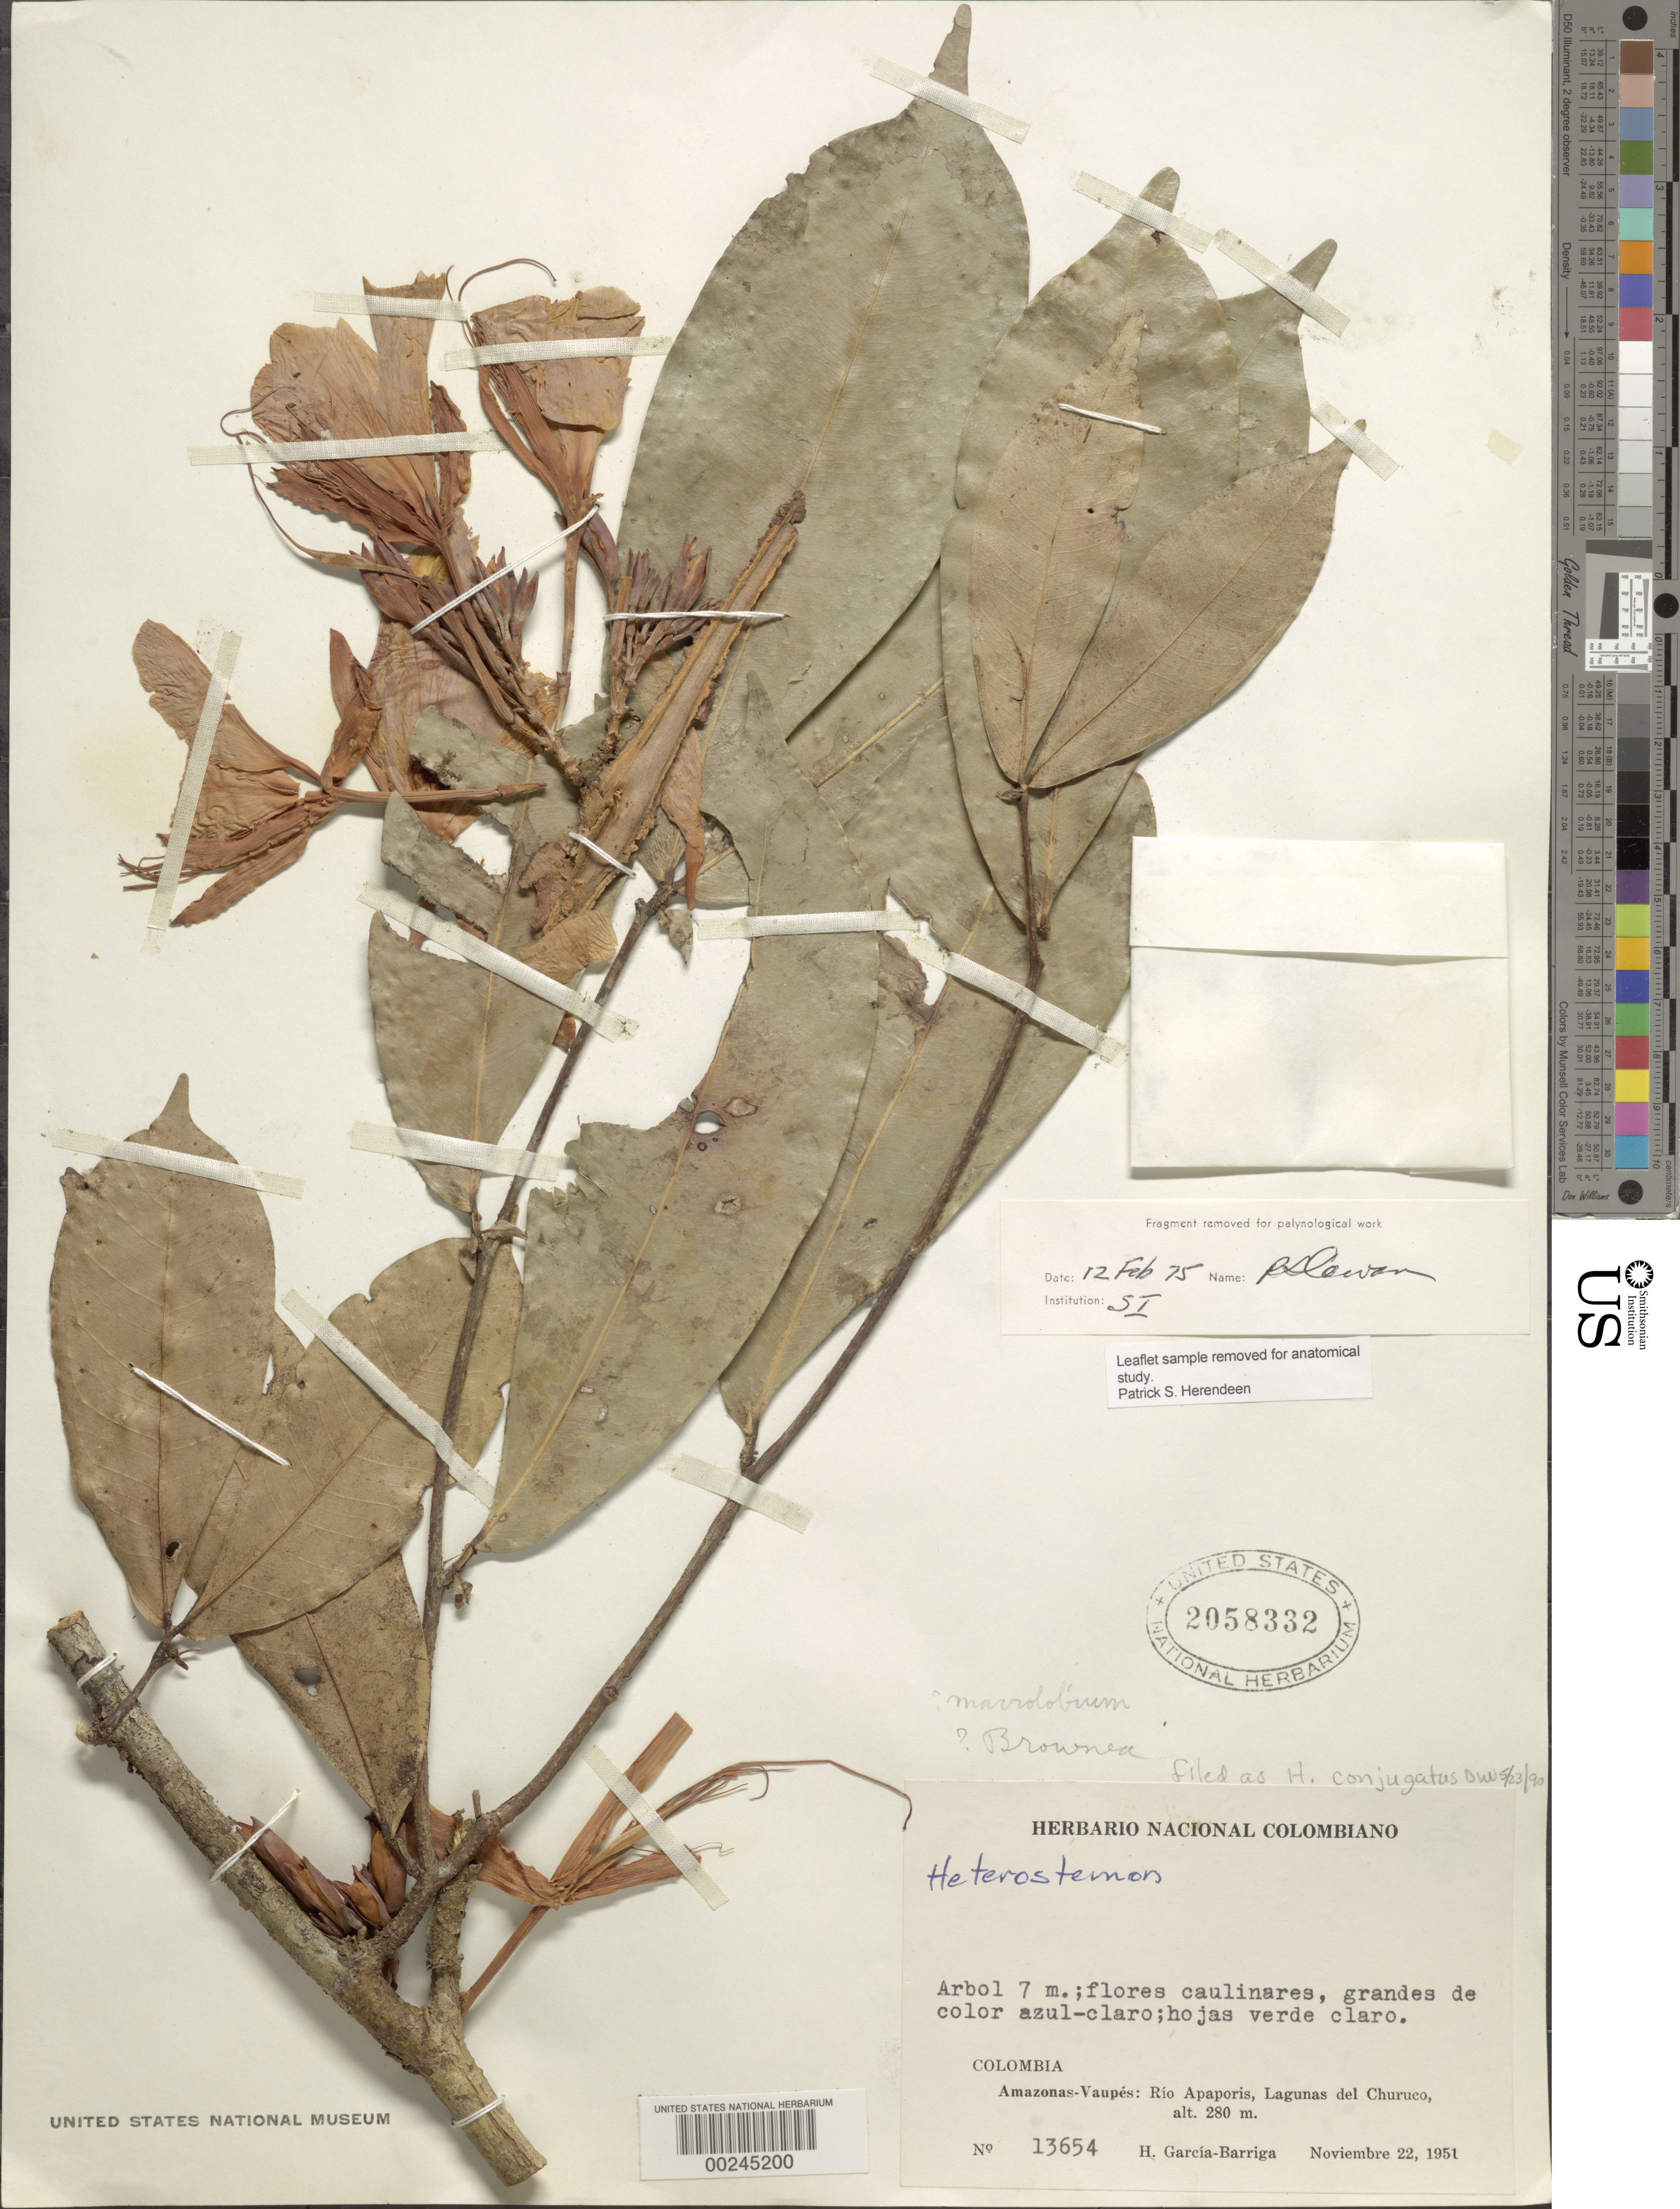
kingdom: Plantae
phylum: Tracheophyta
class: Magnoliopsida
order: Fabales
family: Fabaceae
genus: Heterostemon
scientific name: Heterostemon conjugatus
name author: Spruce ex Benth.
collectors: H. García Barriga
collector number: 13654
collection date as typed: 22 Nov 1951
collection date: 1951-11-22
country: Colombia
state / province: Amazônas / Vaupés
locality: Rio Apaporis, Lagunas del Churuco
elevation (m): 280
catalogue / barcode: US 2058332